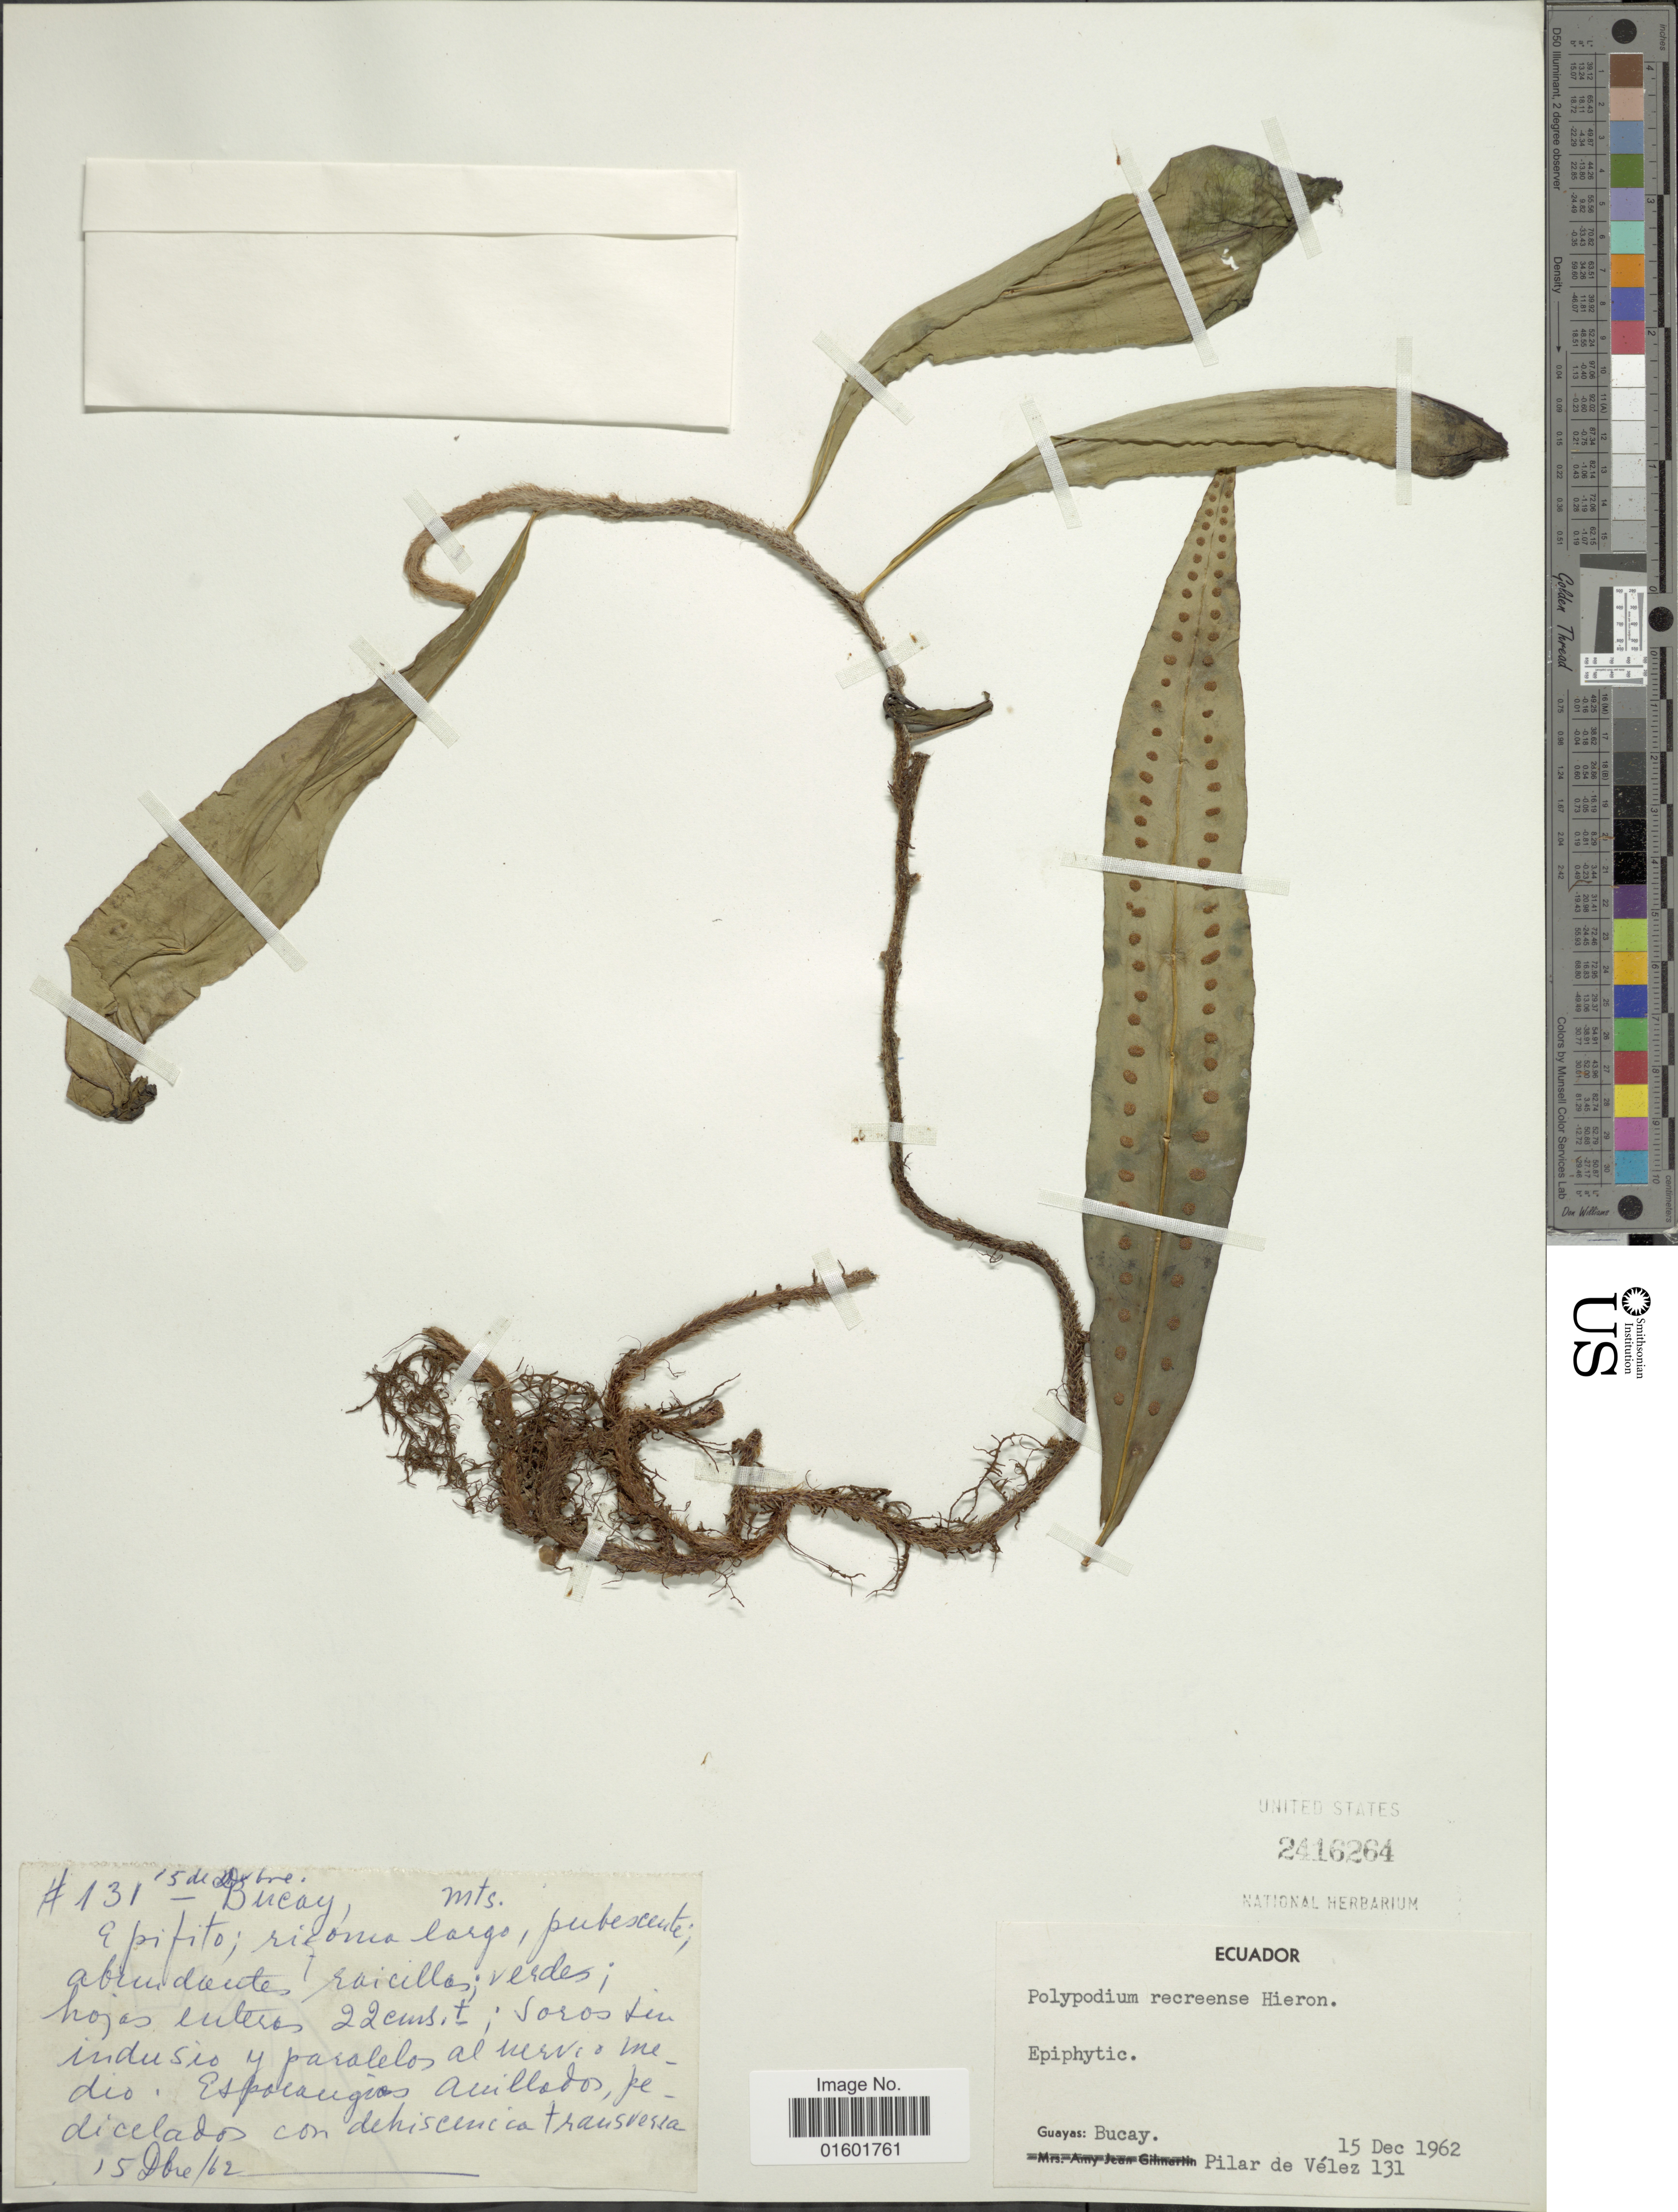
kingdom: Plantae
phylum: Tracheophyta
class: Polypodiopsida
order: Polypodiales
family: Polypodiaceae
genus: Microgramma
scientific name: Microgramma recreense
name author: (Hieron.) Lellinger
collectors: Pilar de Vélez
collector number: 131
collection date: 1962-12-15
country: Ecuador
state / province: Guayas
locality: Bucay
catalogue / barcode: US 2416264